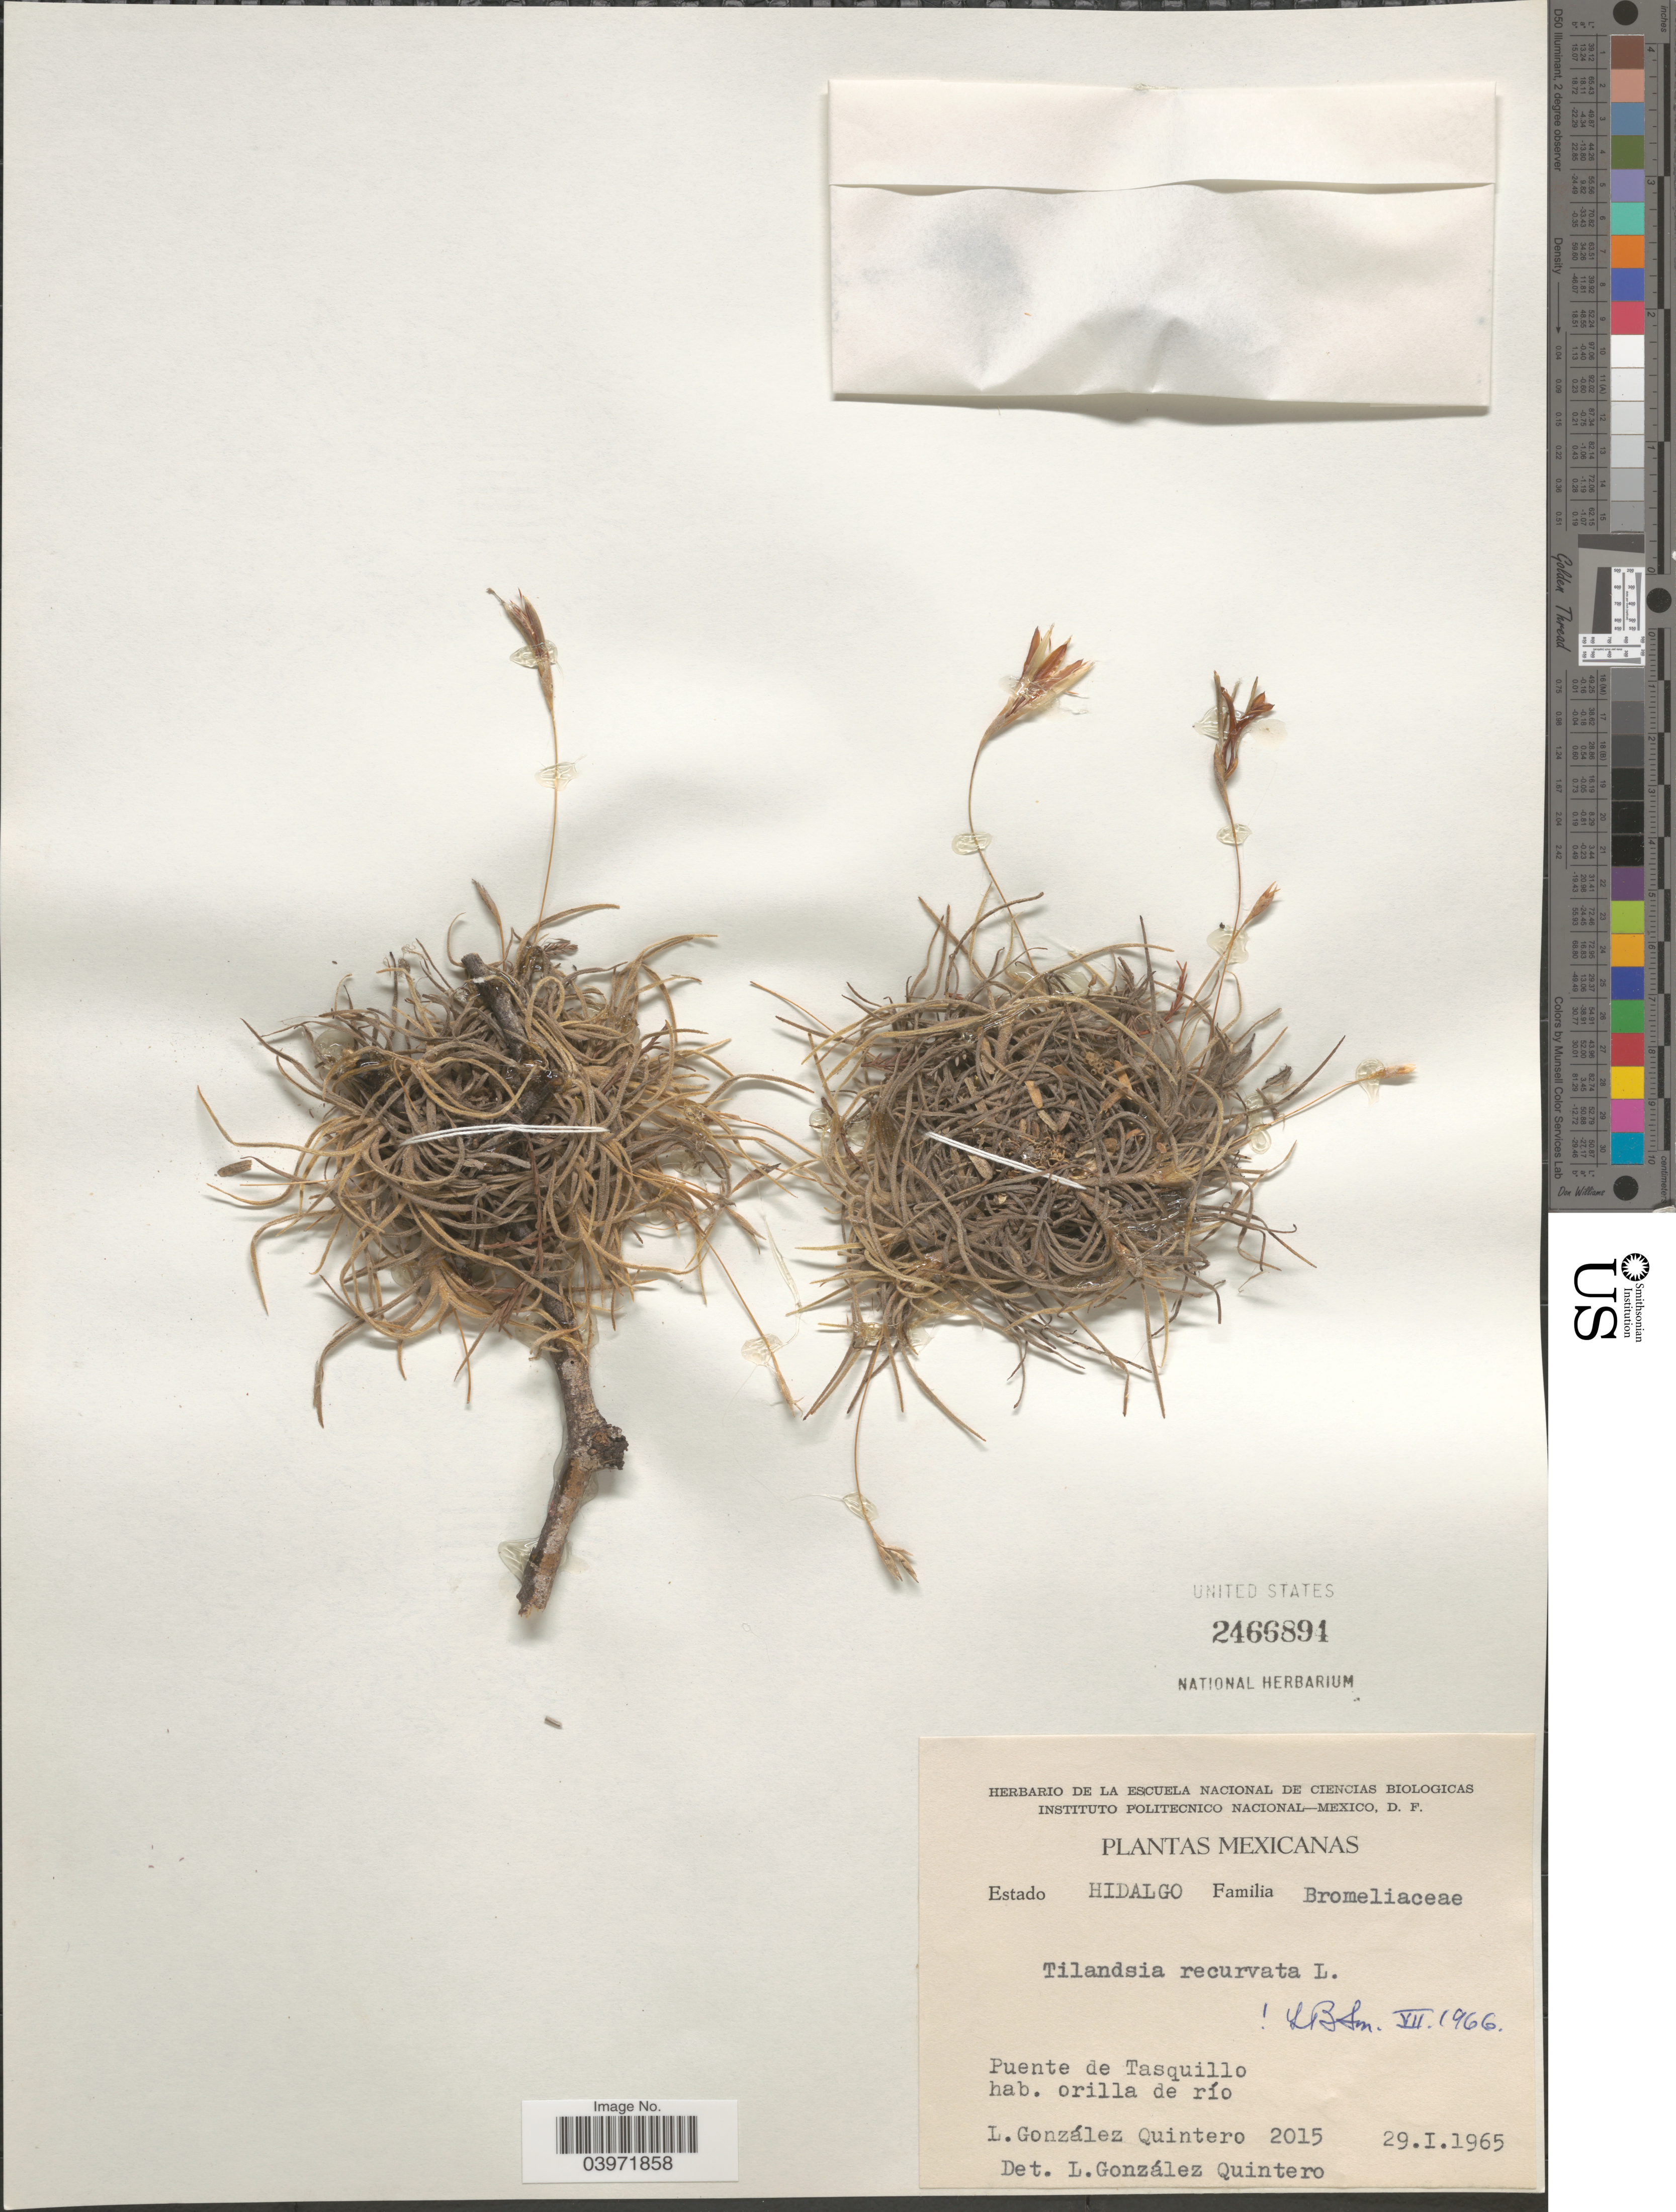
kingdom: Plantae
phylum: Tracheophyta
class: Liliopsida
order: Poales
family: Bromeliaceae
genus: Tillandsia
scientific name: Tillandsia recurvata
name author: L.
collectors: L. González Quintero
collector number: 2015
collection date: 1965-01-29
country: Mexico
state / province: Hidalgo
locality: Puente de Tasquillo.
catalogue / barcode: US 2466894